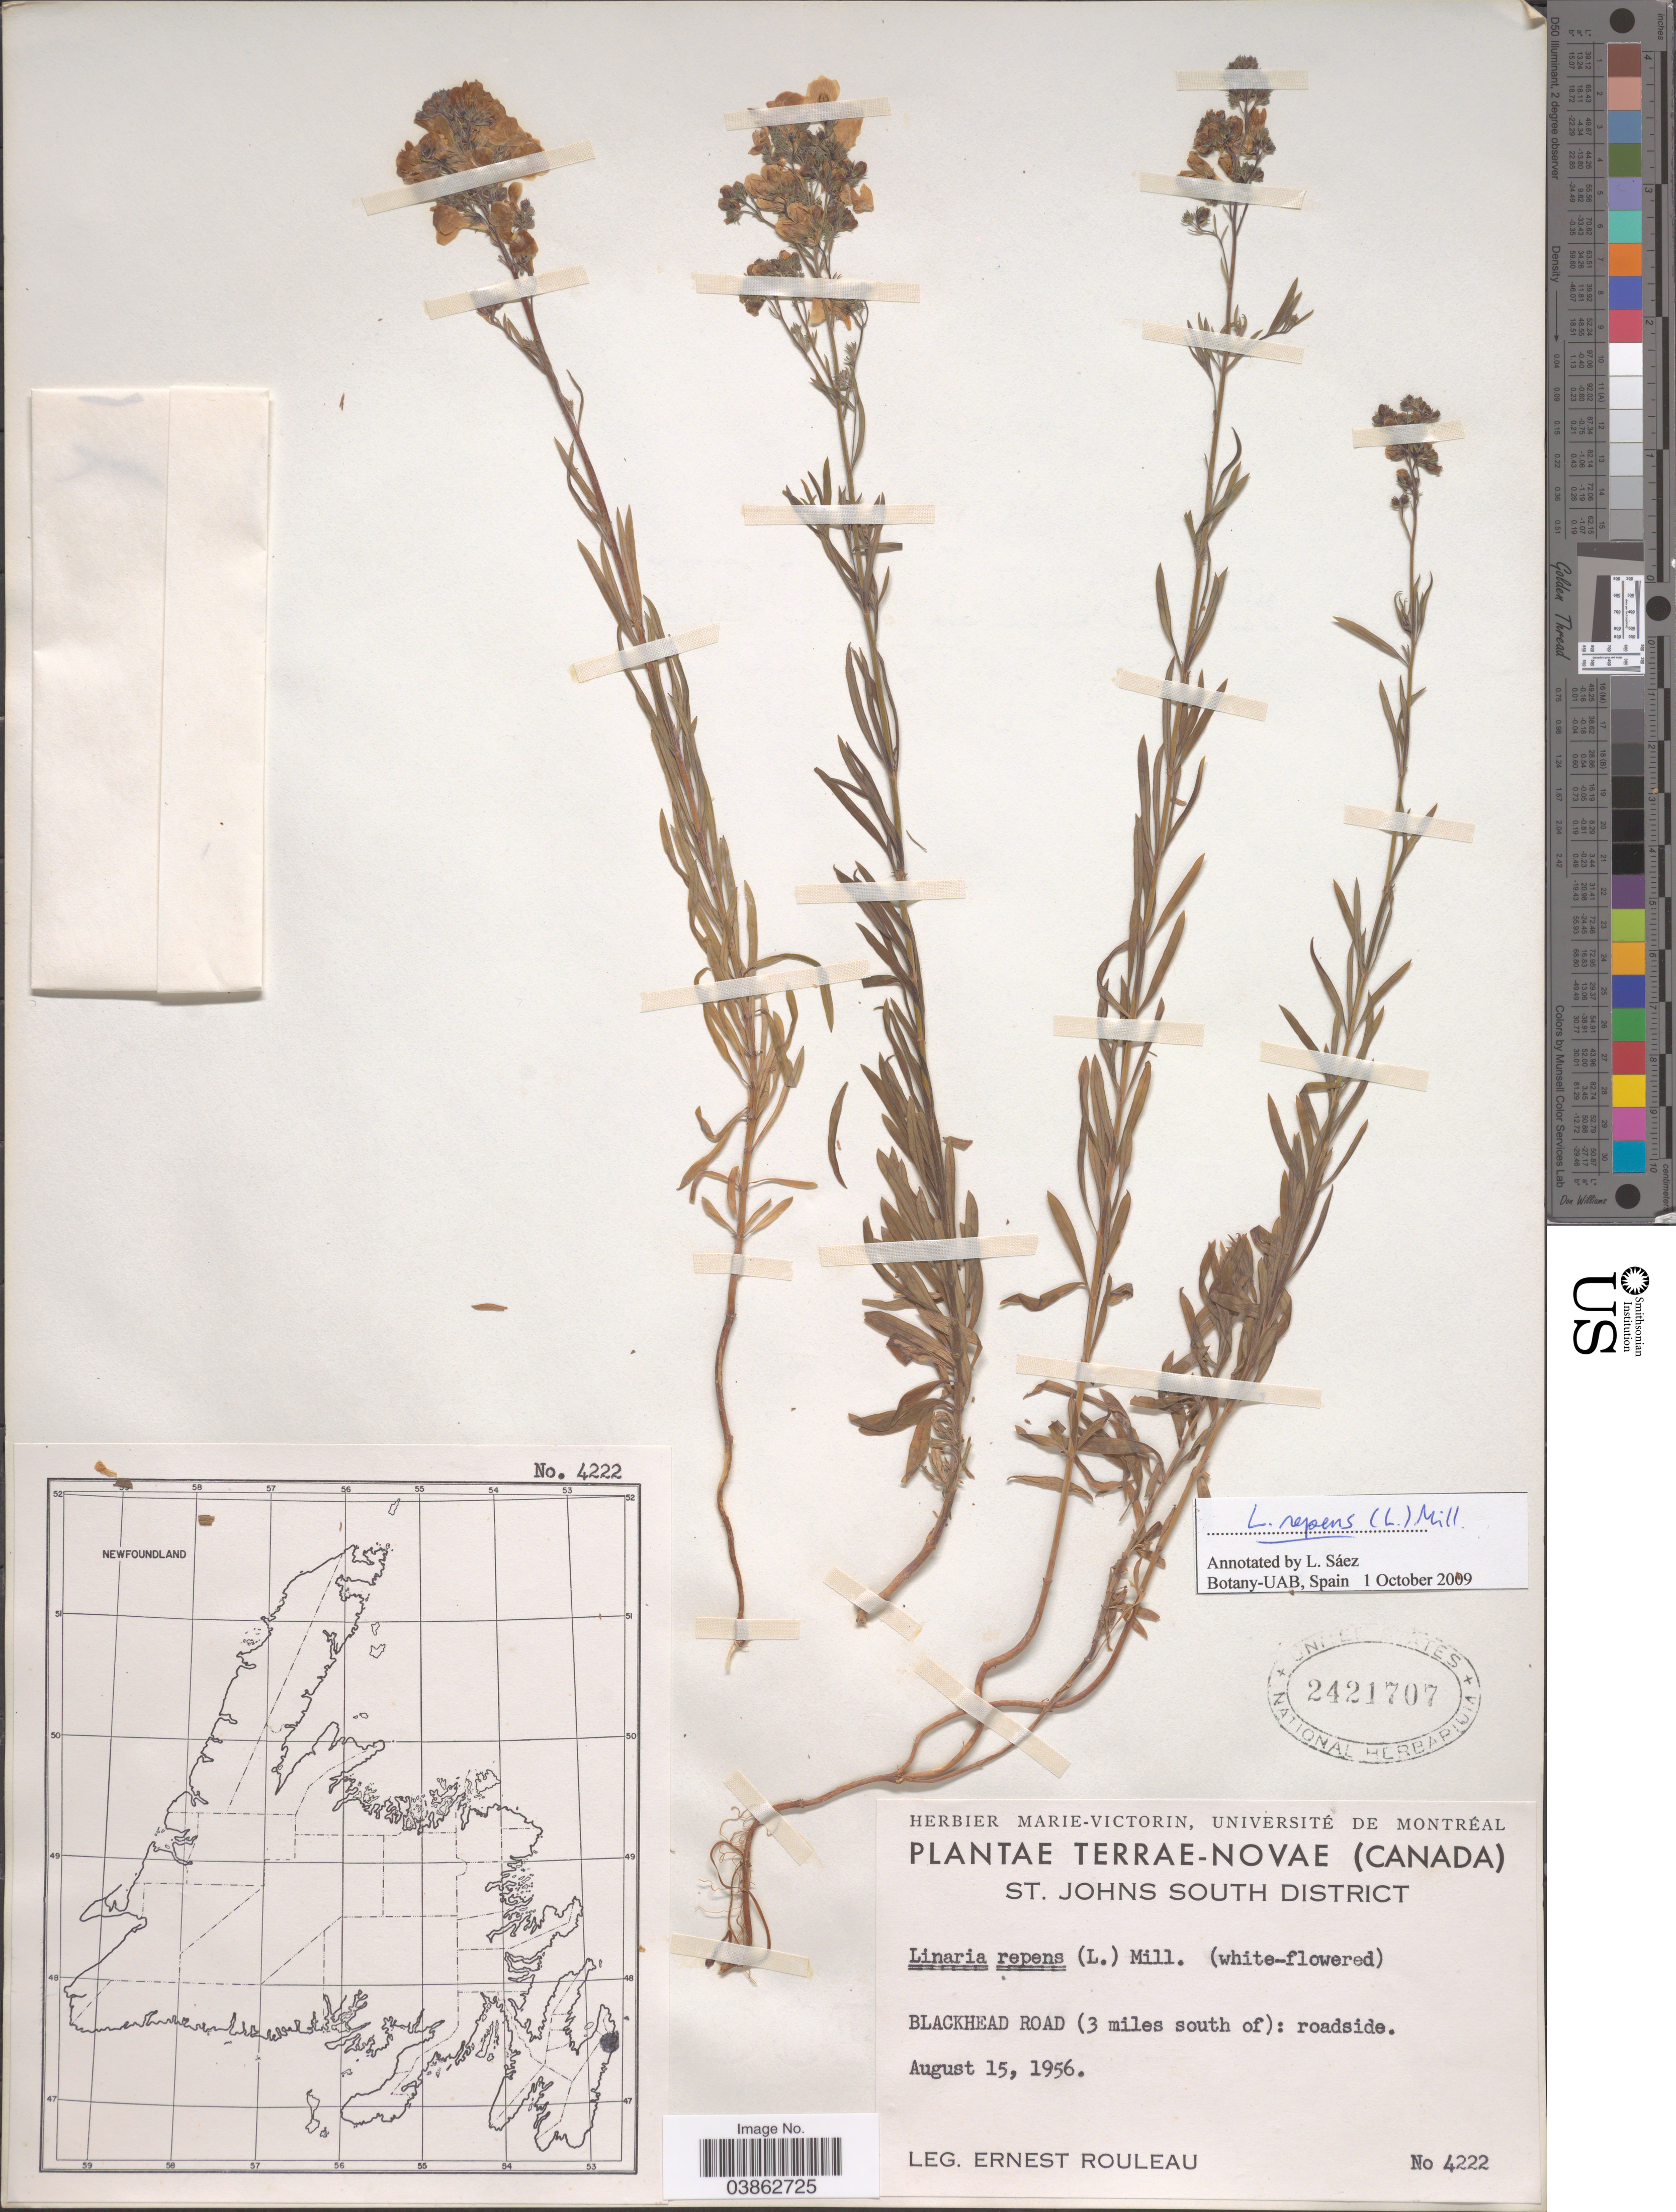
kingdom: Plantae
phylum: Tracheophyta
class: Magnoliopsida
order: Lamiales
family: Plantaginaceae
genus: Linaria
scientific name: Linaria repens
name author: (L.) Mill.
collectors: J. Rouleau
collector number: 4222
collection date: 1956-08-15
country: Canada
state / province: Newfoundland and Labrador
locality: Terrae-Novae. St. Johns South District. Blackhead Road (3 miles south of): roadside.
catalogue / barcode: US 2421707